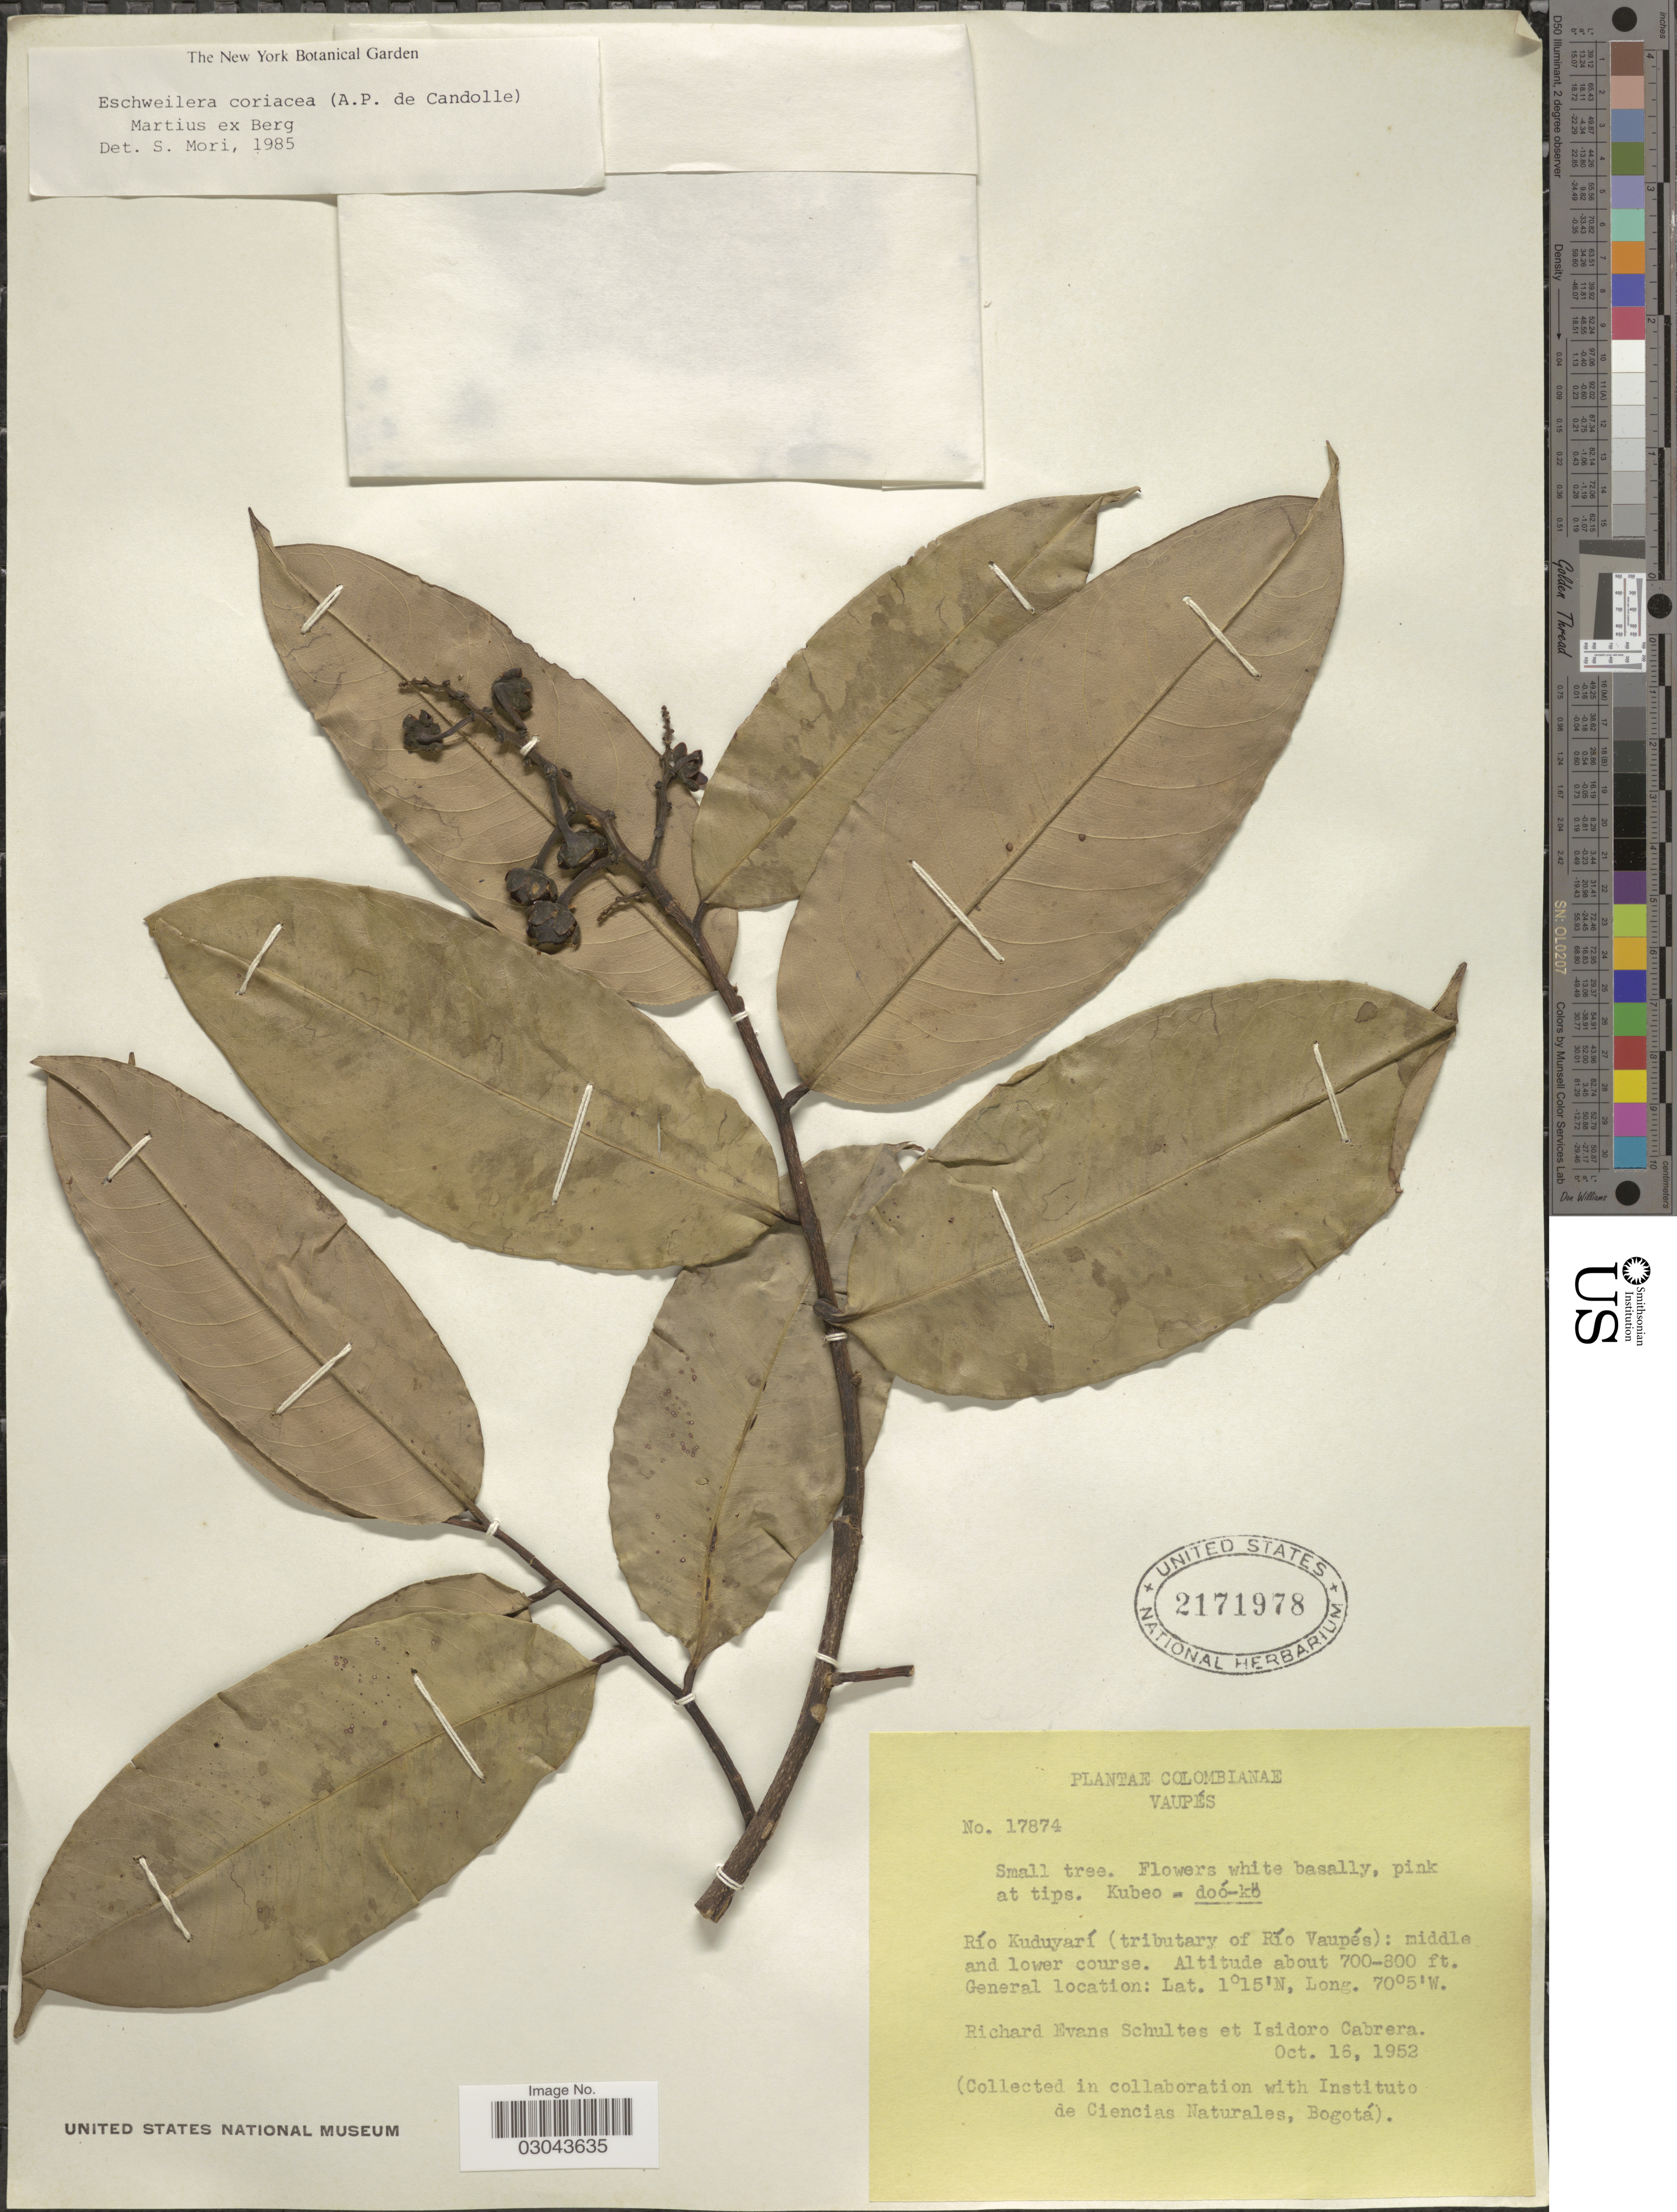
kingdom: Plantae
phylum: Tracheophyta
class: Magnoliopsida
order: Ericales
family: Lecythidaceae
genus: Eschweilera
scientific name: Eschweilera coriacea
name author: (DC.) S.A. Mori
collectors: R. E. Schultes & I. Cabrera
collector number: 17874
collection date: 1952-10-16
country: Colombia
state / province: Vaupés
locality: Río Kuduyarí (tributary of Río Vaupés): middle and lower course.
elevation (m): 213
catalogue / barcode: US 2171978